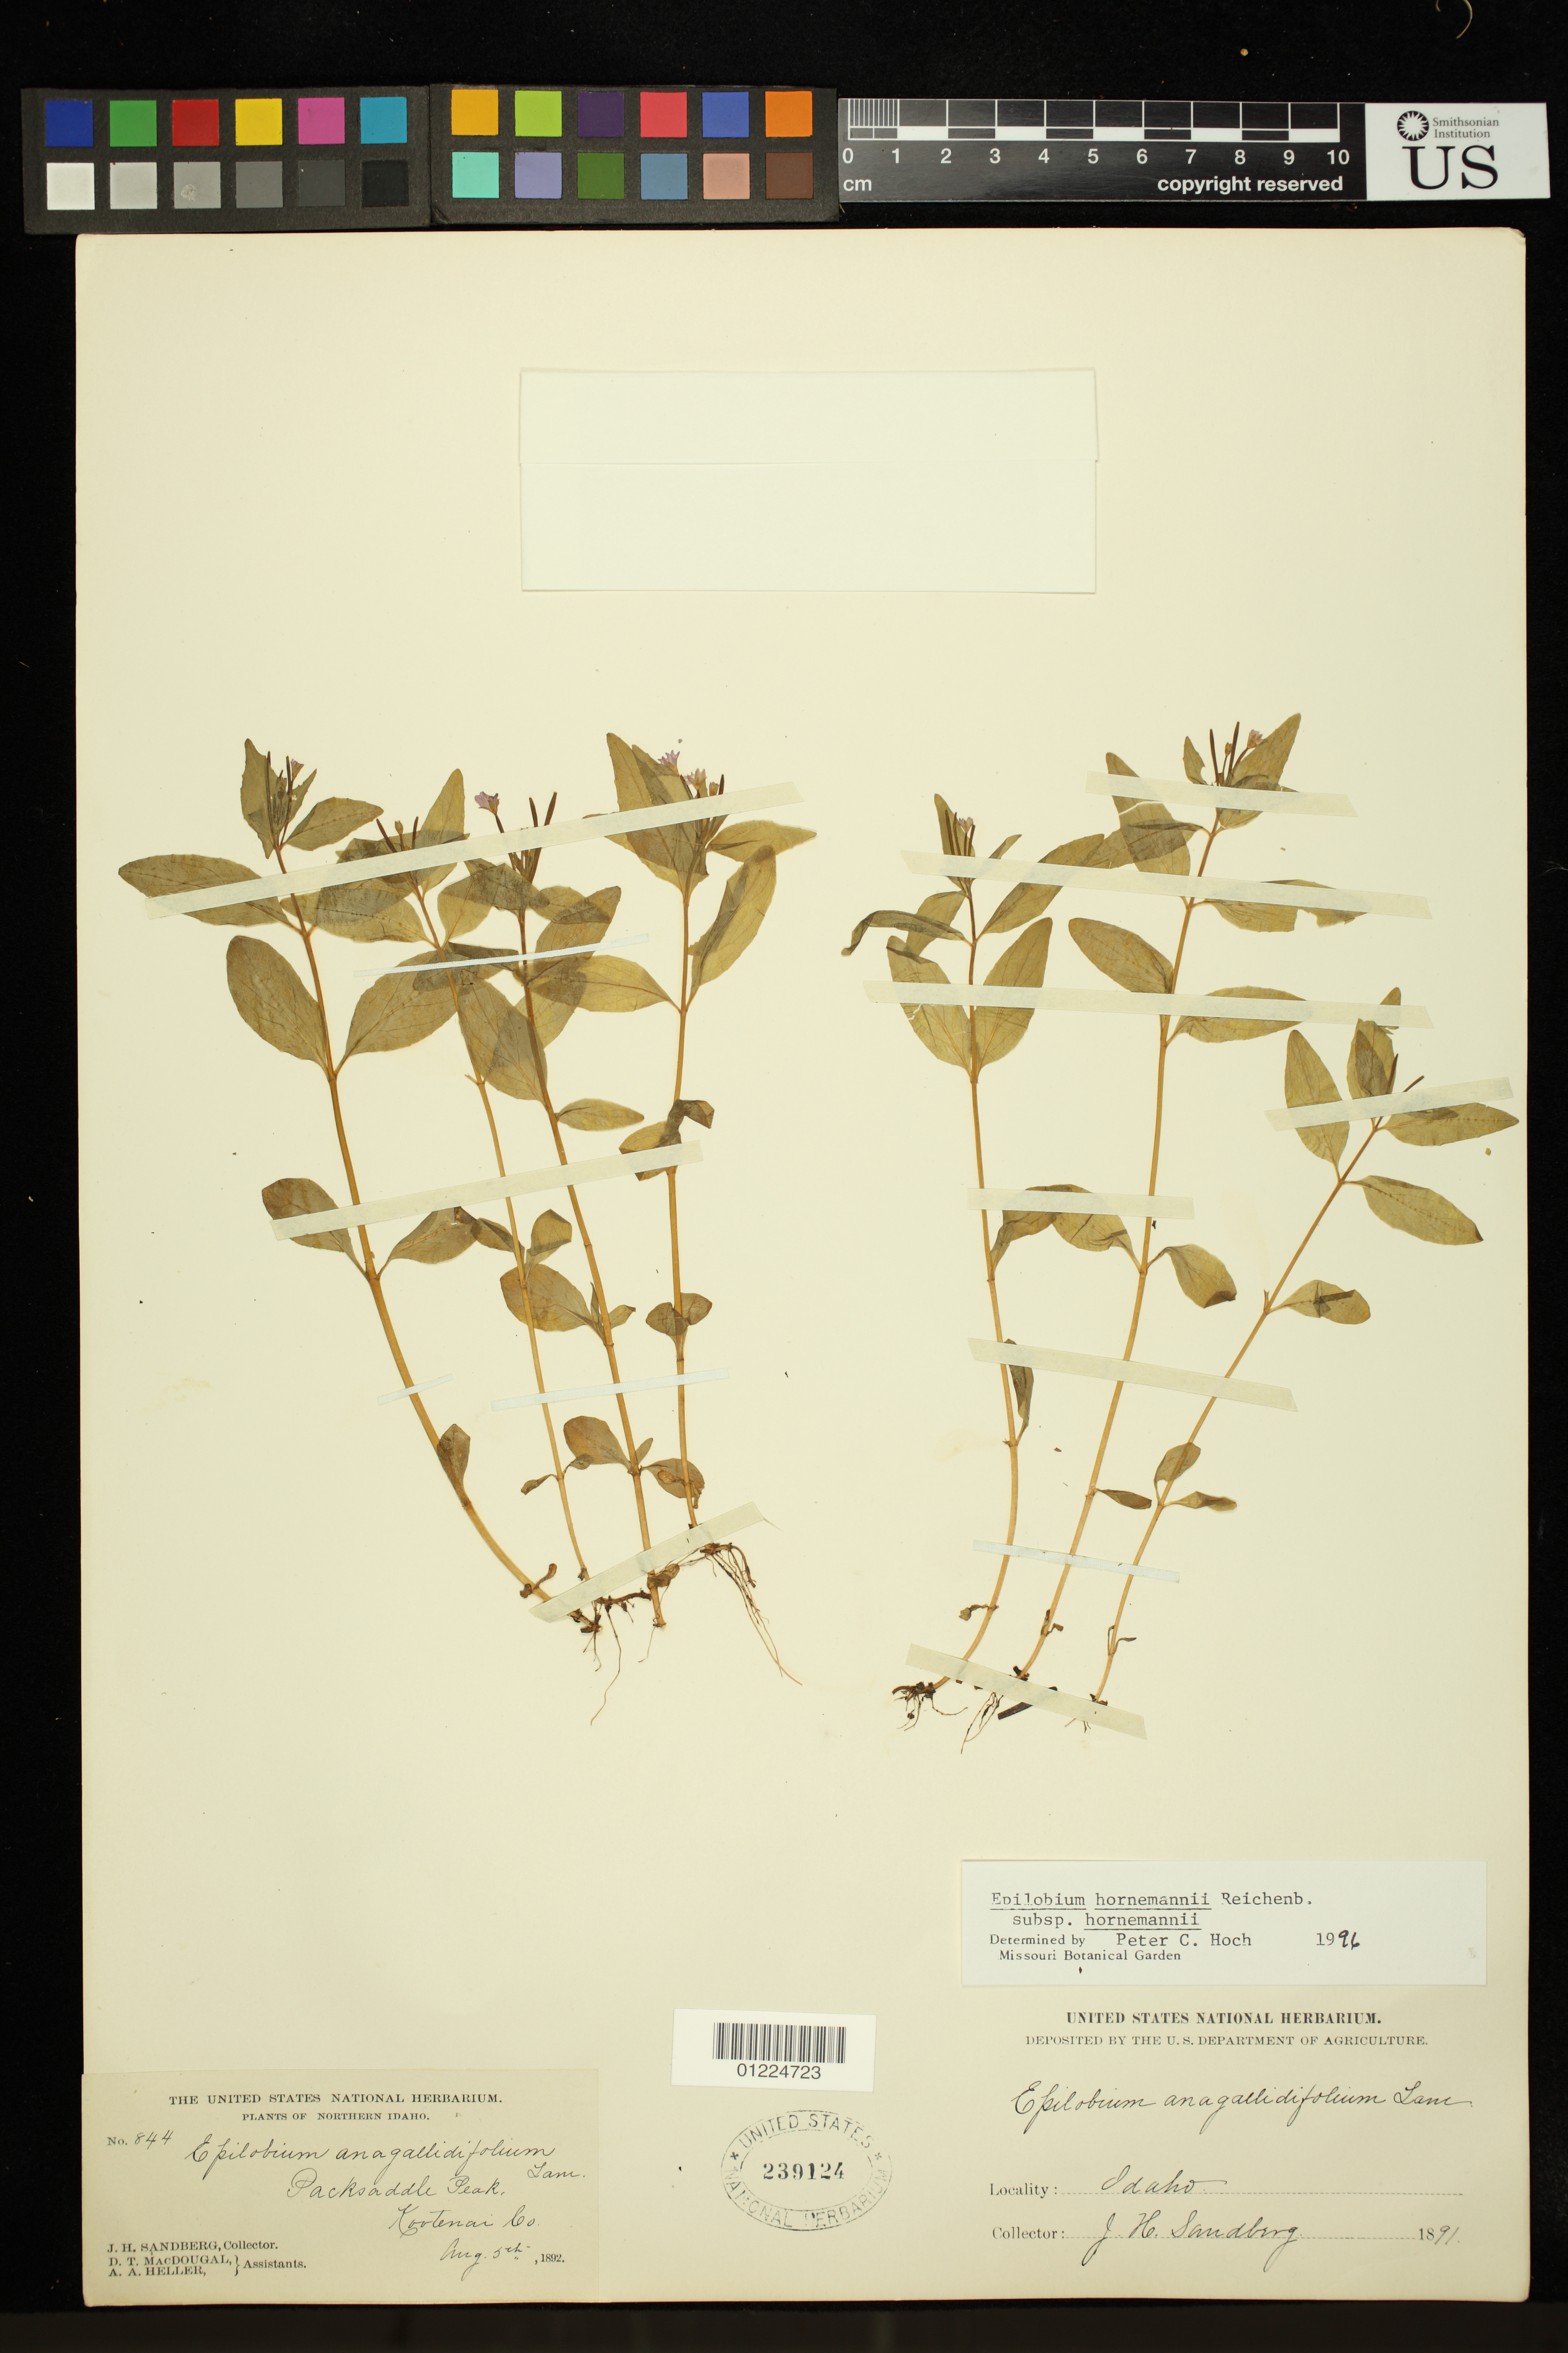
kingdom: Plantae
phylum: Tracheophyta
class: Magnoliopsida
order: Myrtales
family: Onagraceae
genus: Epilobium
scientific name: Epilobium hornemannii subsp. hornemannii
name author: Rchb.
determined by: Hoch, P. C.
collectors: J. H. Sandberg, D. McDougal & A. A. Heller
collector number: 844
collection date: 1892-08-05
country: United States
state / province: Idaho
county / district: Kootenai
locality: Packsaddle Peak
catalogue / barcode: US 239124